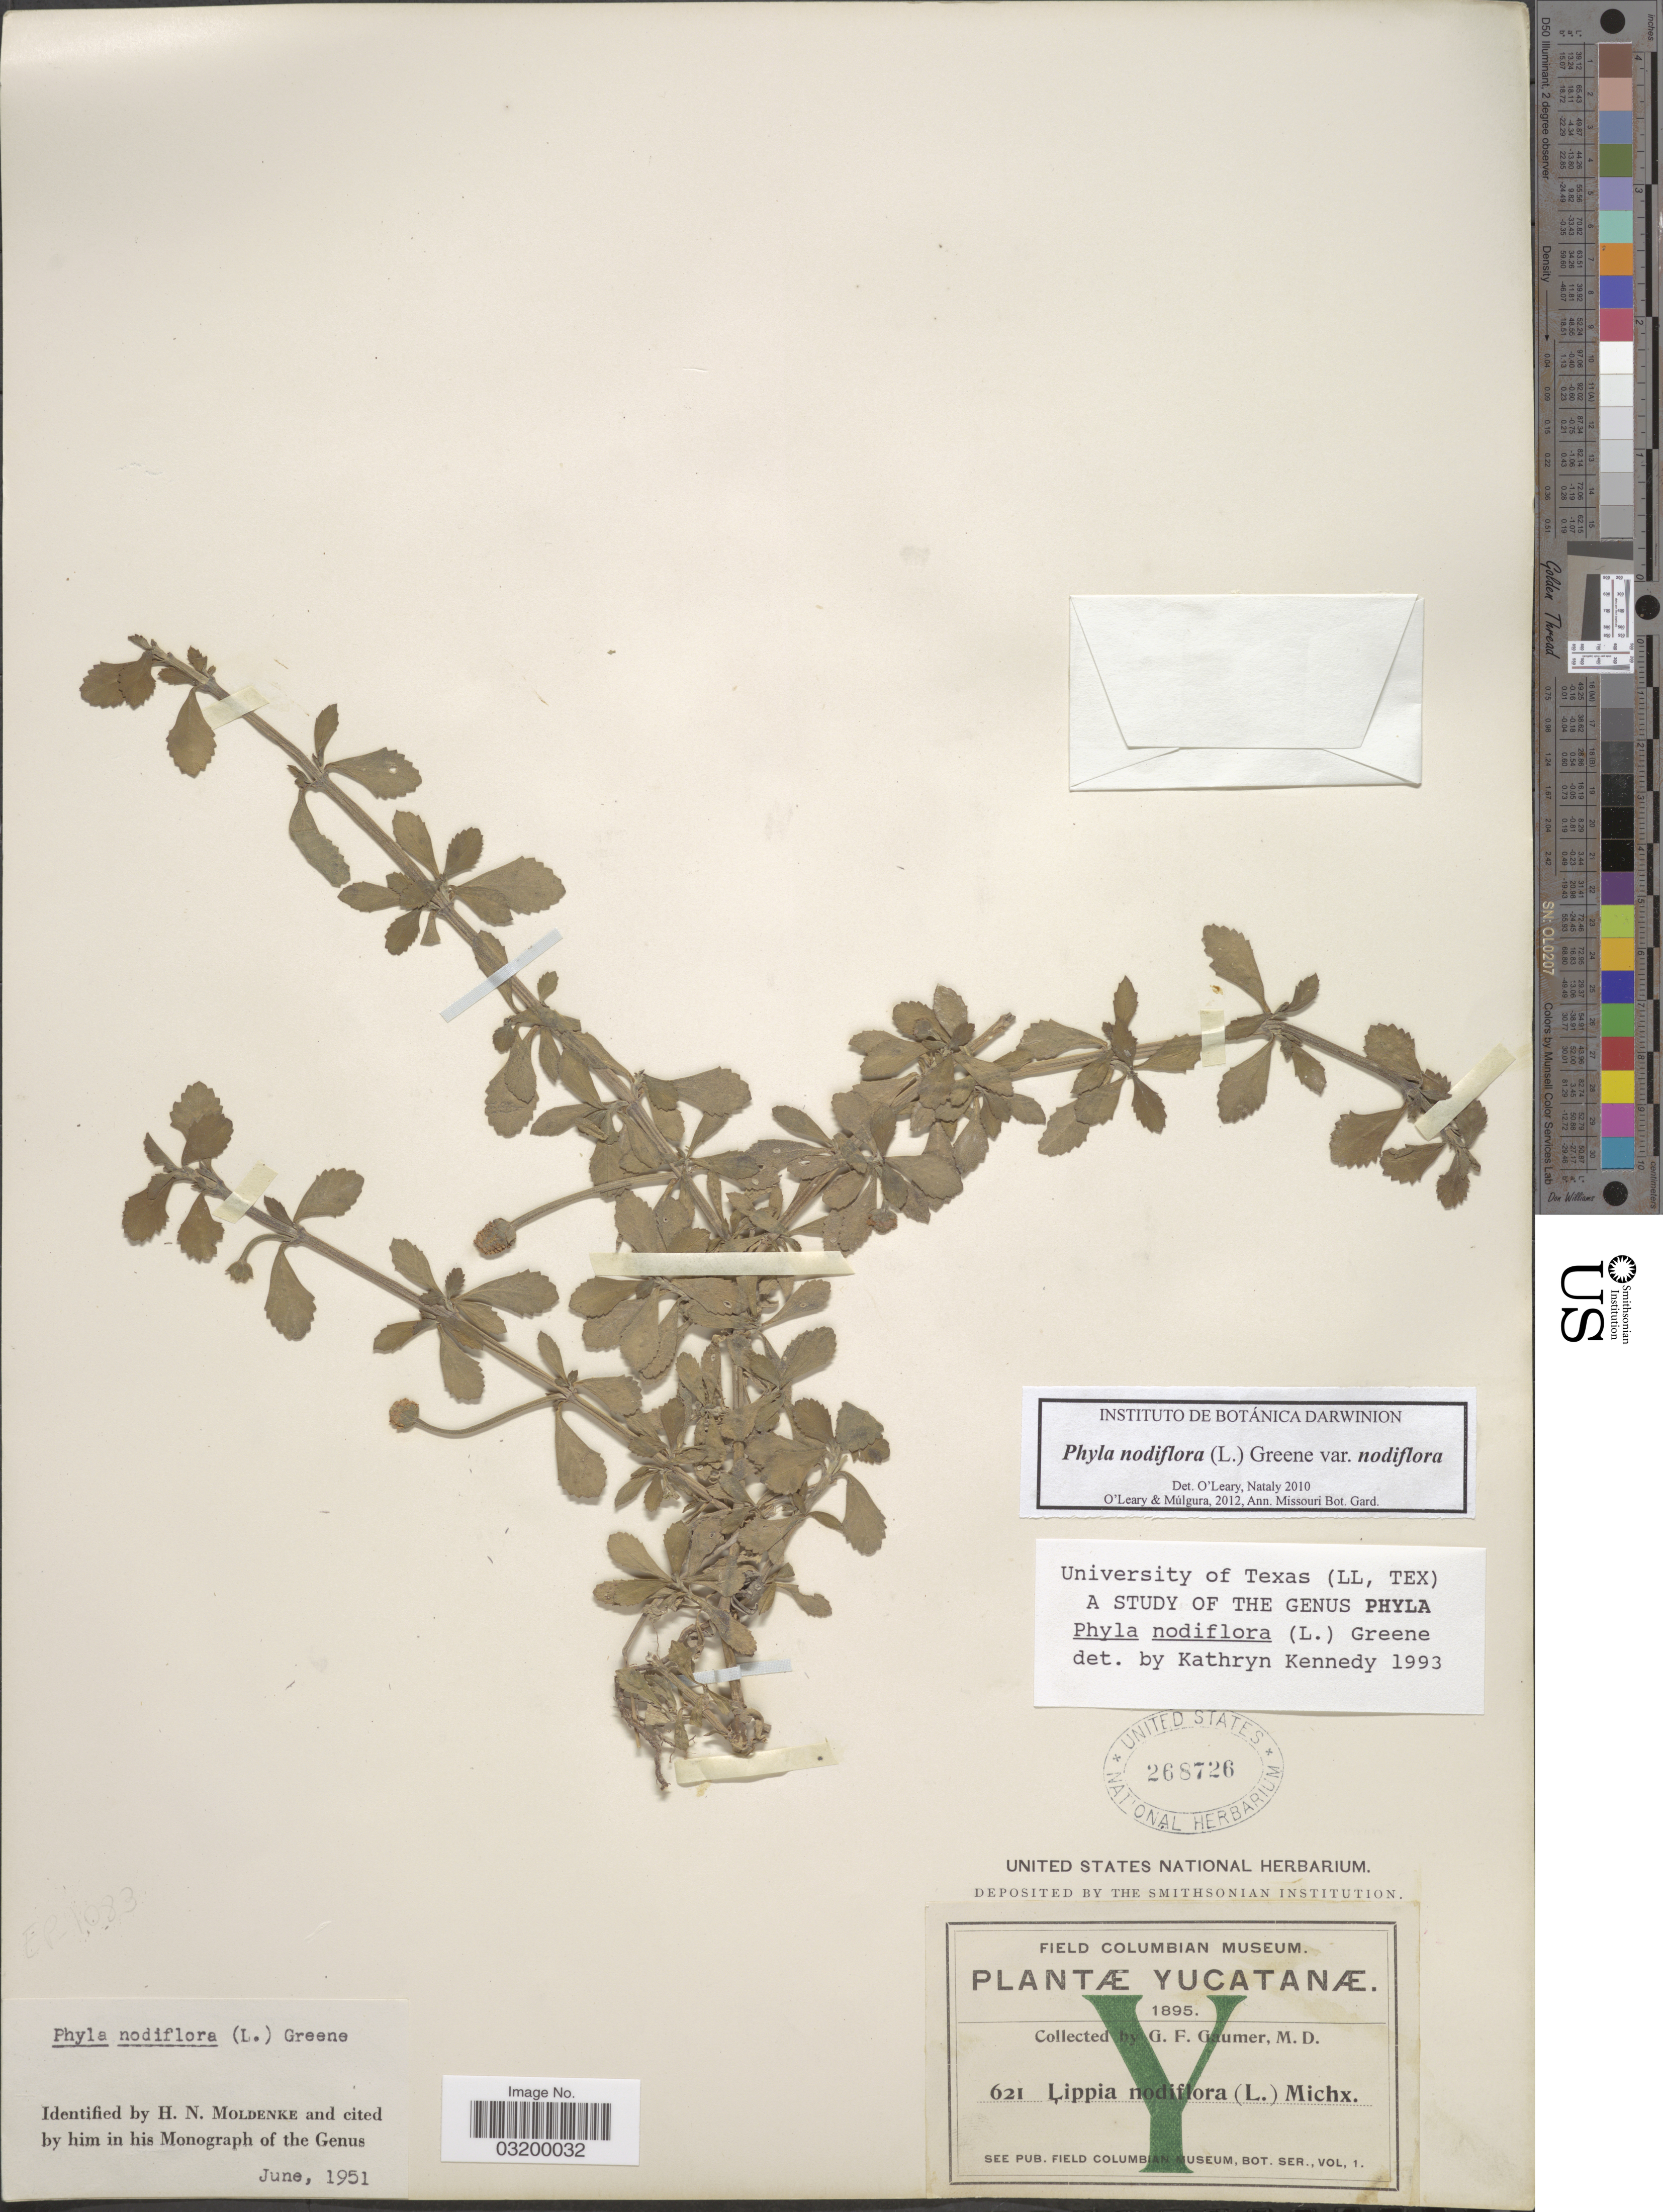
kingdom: Plantae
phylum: Tracheophyta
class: Magnoliopsida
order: Lamiales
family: Verbenaceae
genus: Phyla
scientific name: Phyla nodiflora var. nodiflora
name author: (L.) Greene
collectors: G. F. Gaumer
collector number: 621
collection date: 1895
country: Mexico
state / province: Yucatán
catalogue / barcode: US 268726